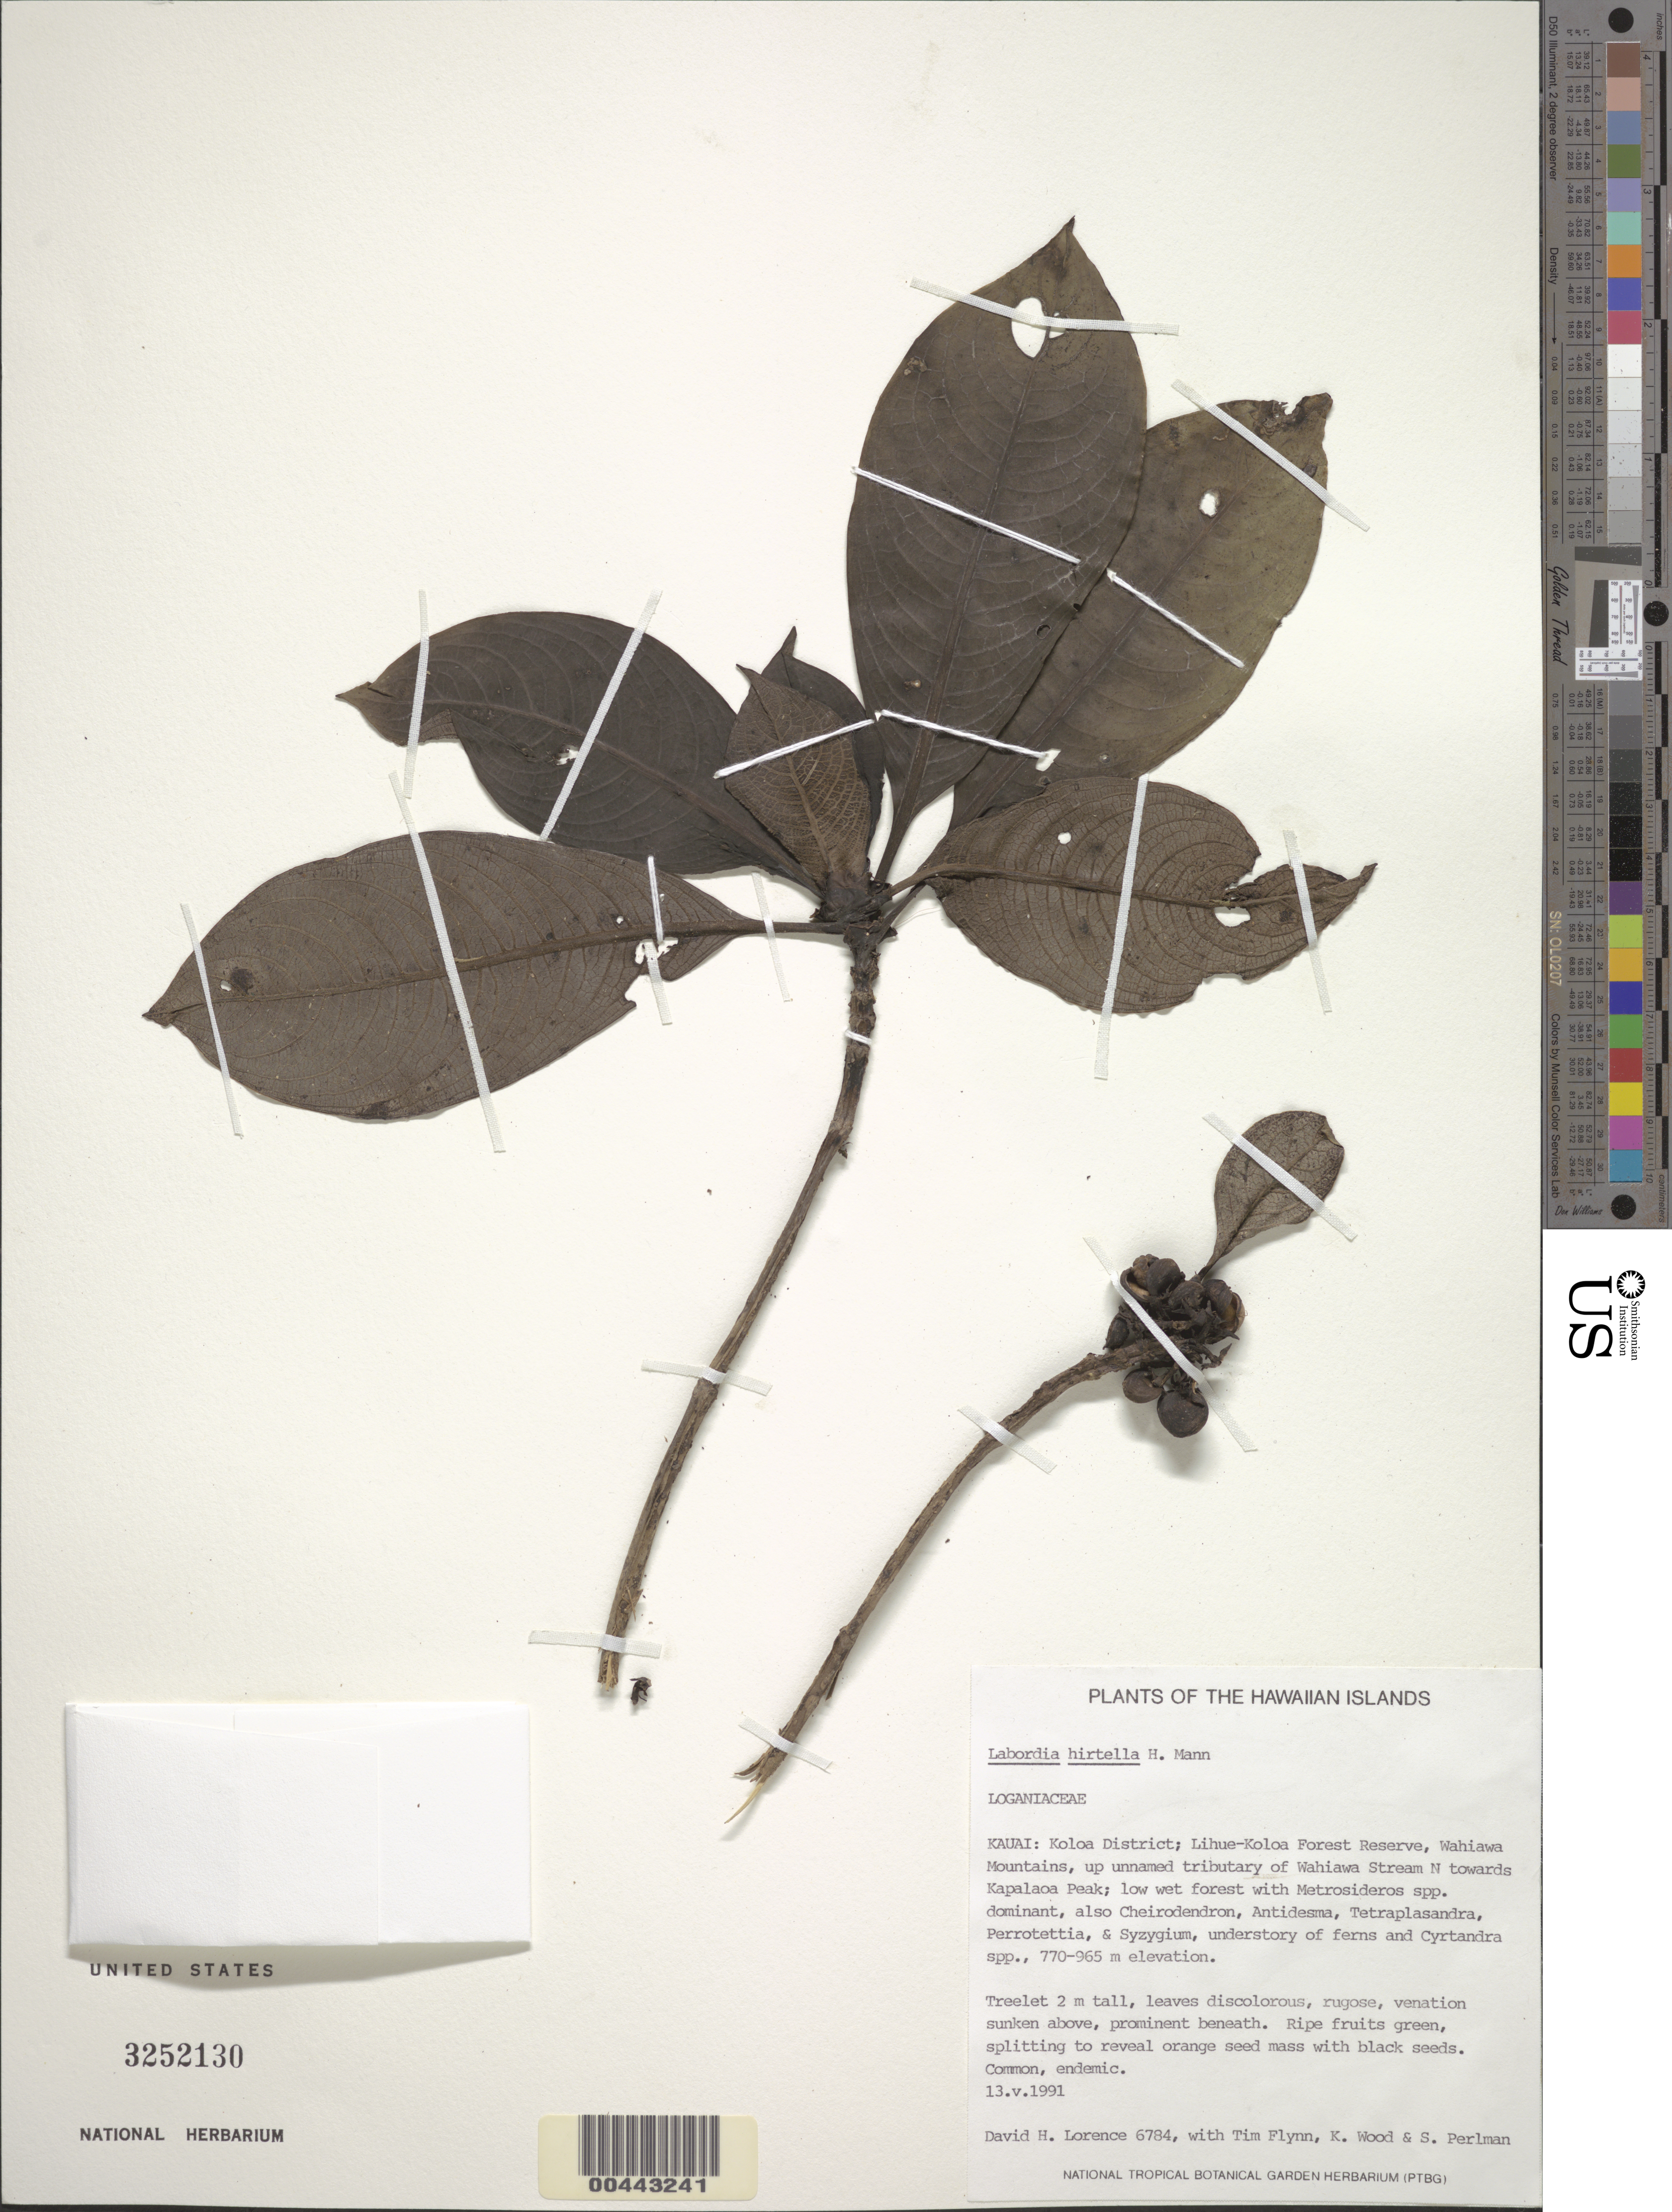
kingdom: Plantae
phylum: Tracheophyta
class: Magnoliopsida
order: Gentianales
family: Loganiaceae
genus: Geniostoma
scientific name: Geniostoma hirtellum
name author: (H. Mann) Byng & Christenh.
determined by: Wagner, W. L., (BOT), Smithsonian Institution - National Museum of Natural History (UNITED STATES)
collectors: D. Lorence, T. W. Flynn, K. Wood & S. P. Perlman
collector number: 6784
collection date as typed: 13 May 1991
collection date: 1991-05-13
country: United States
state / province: Hawaii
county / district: Kauai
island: Kaua'i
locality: Koloa District, Lihue-Koloa Forest Reserve, Wahiawa Mountains, up unnamed tributary of Wahiawa Stream N towards Kapalaoa Peak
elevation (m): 770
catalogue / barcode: US 3252130